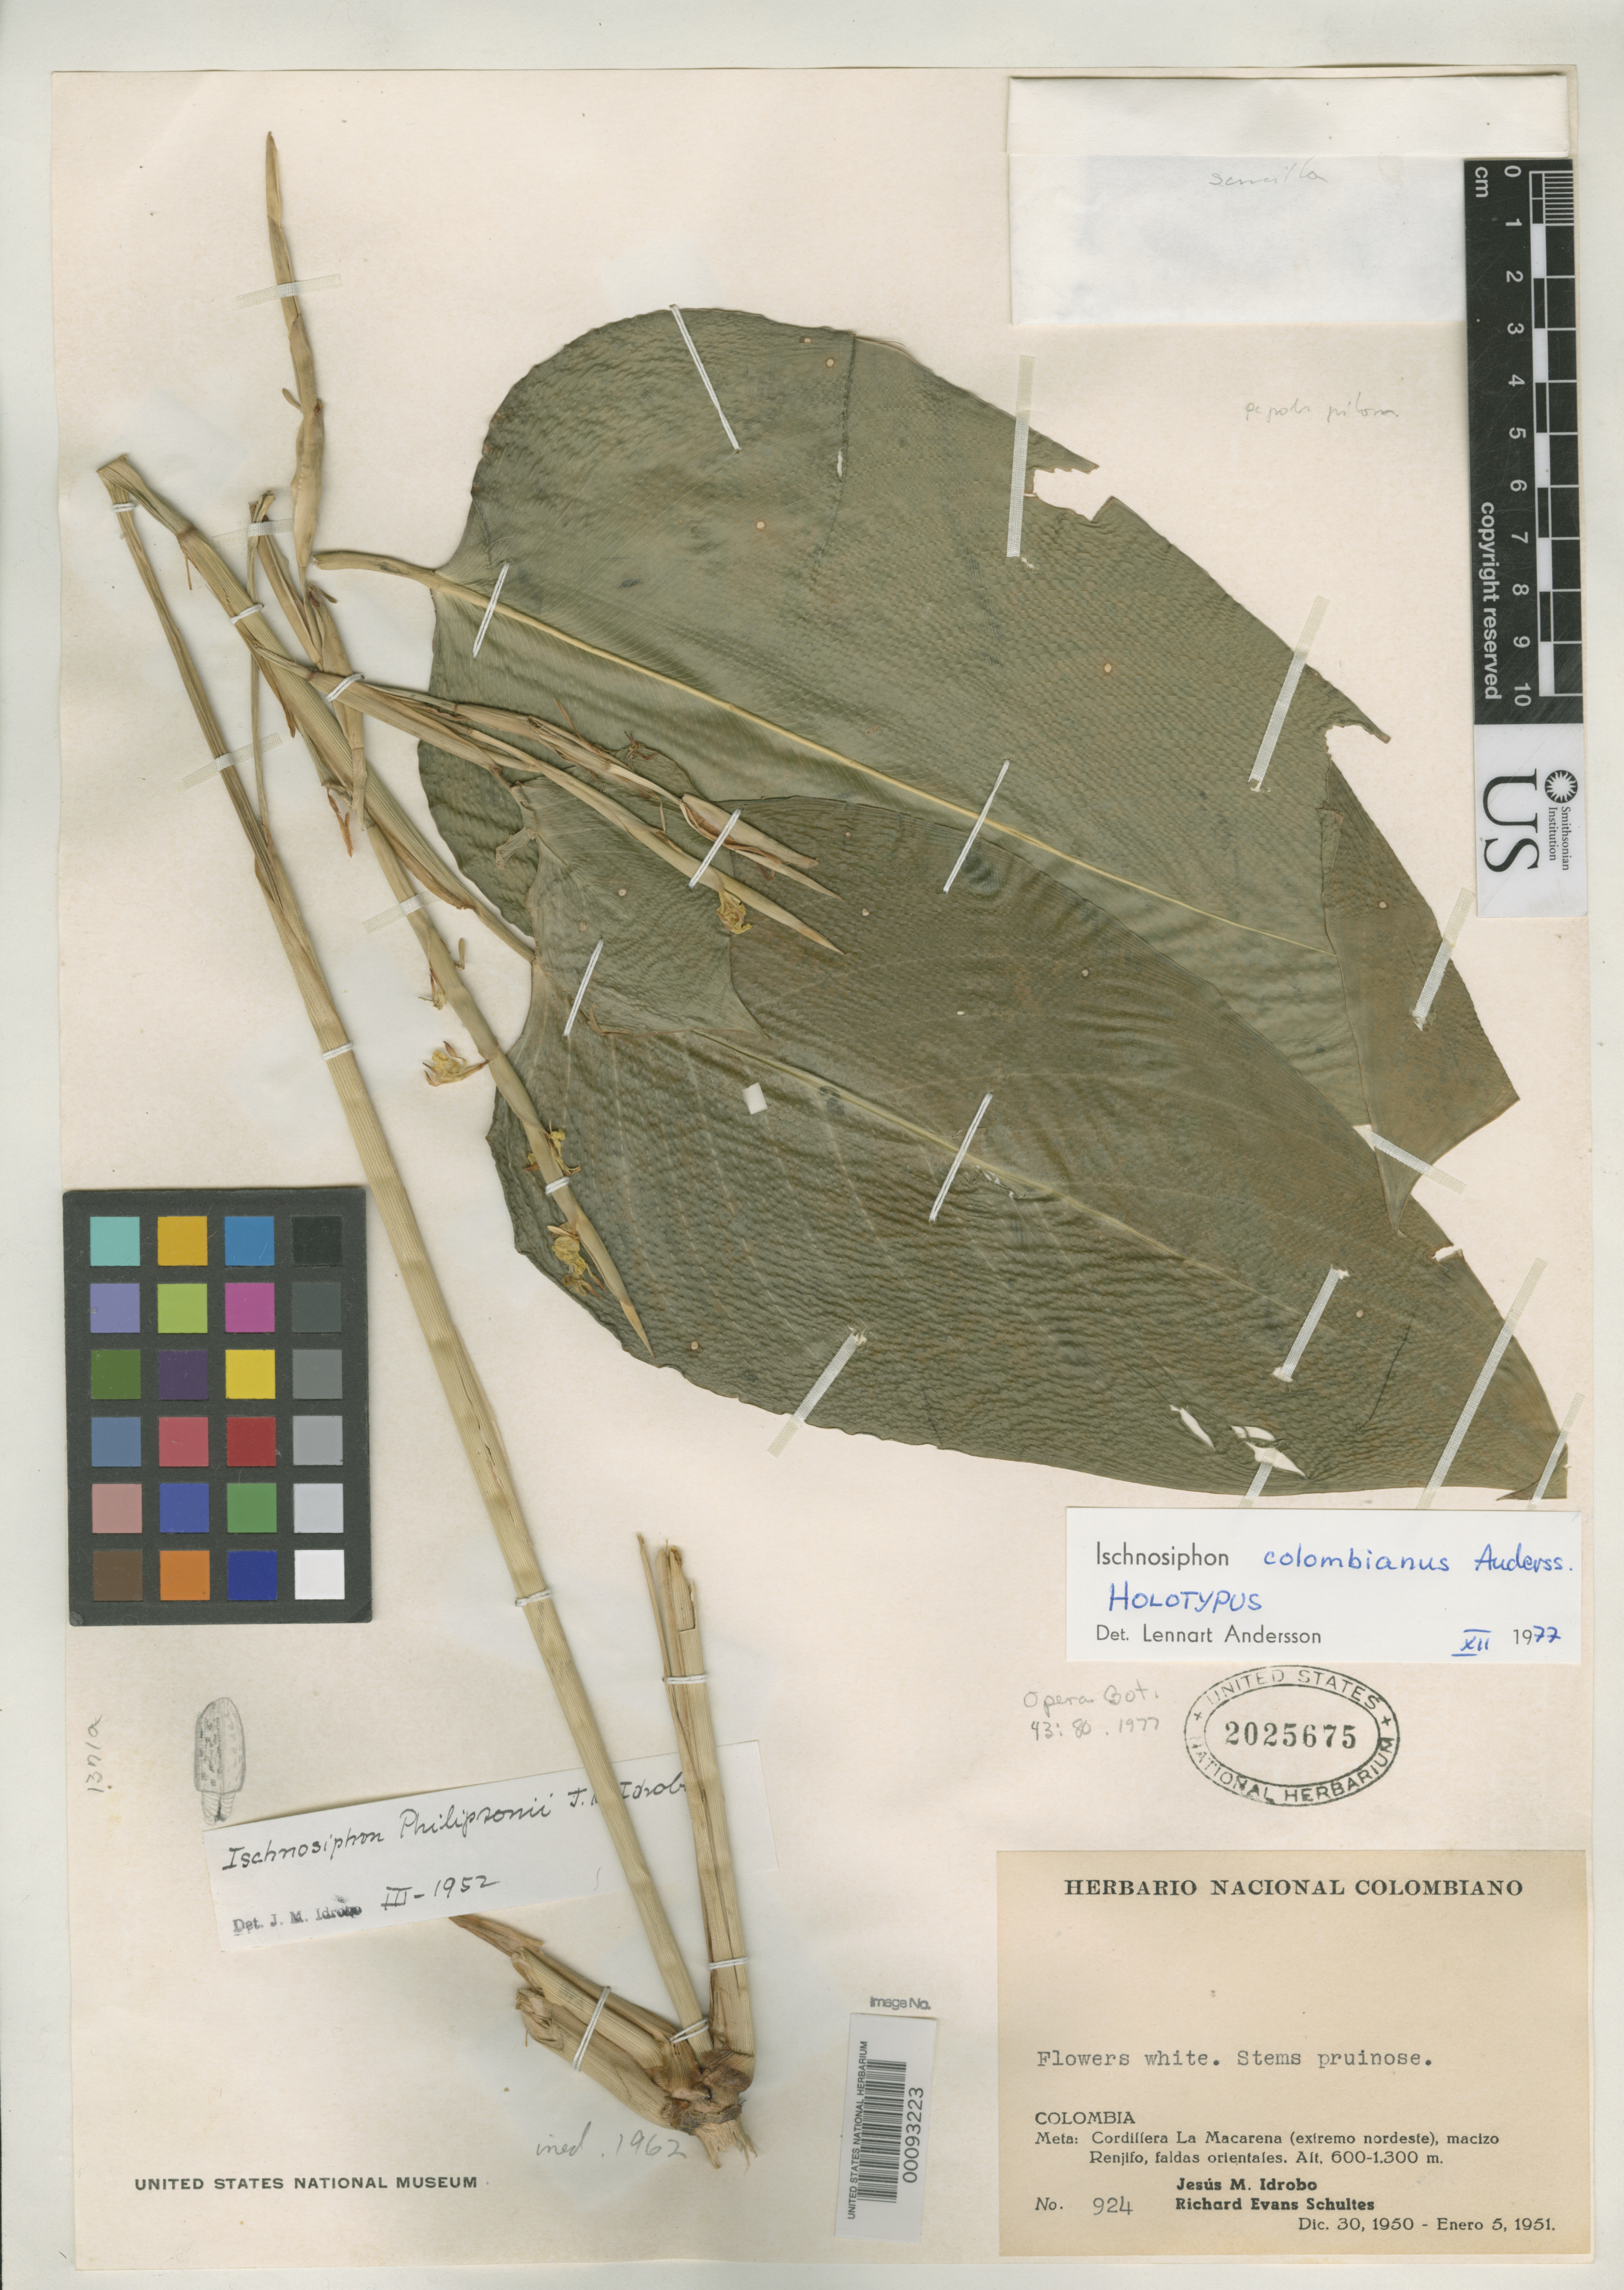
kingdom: Plantae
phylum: Tracheophyta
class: Liliopsida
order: Zingiberales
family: Marantaceae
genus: Ischnosiphon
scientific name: Ischnosiphon colombianus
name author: L. Andersson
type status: Holotype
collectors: J. M. Idrobo & R. E. Schultes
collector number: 924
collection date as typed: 30 Dec 1950 to 05 Jan 1951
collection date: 1950-12-30/1951-01-05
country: Colombia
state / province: Meta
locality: Cordillera la Macarena, extreme NE, Renjio, E slopes.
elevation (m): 600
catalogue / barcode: US 2025675